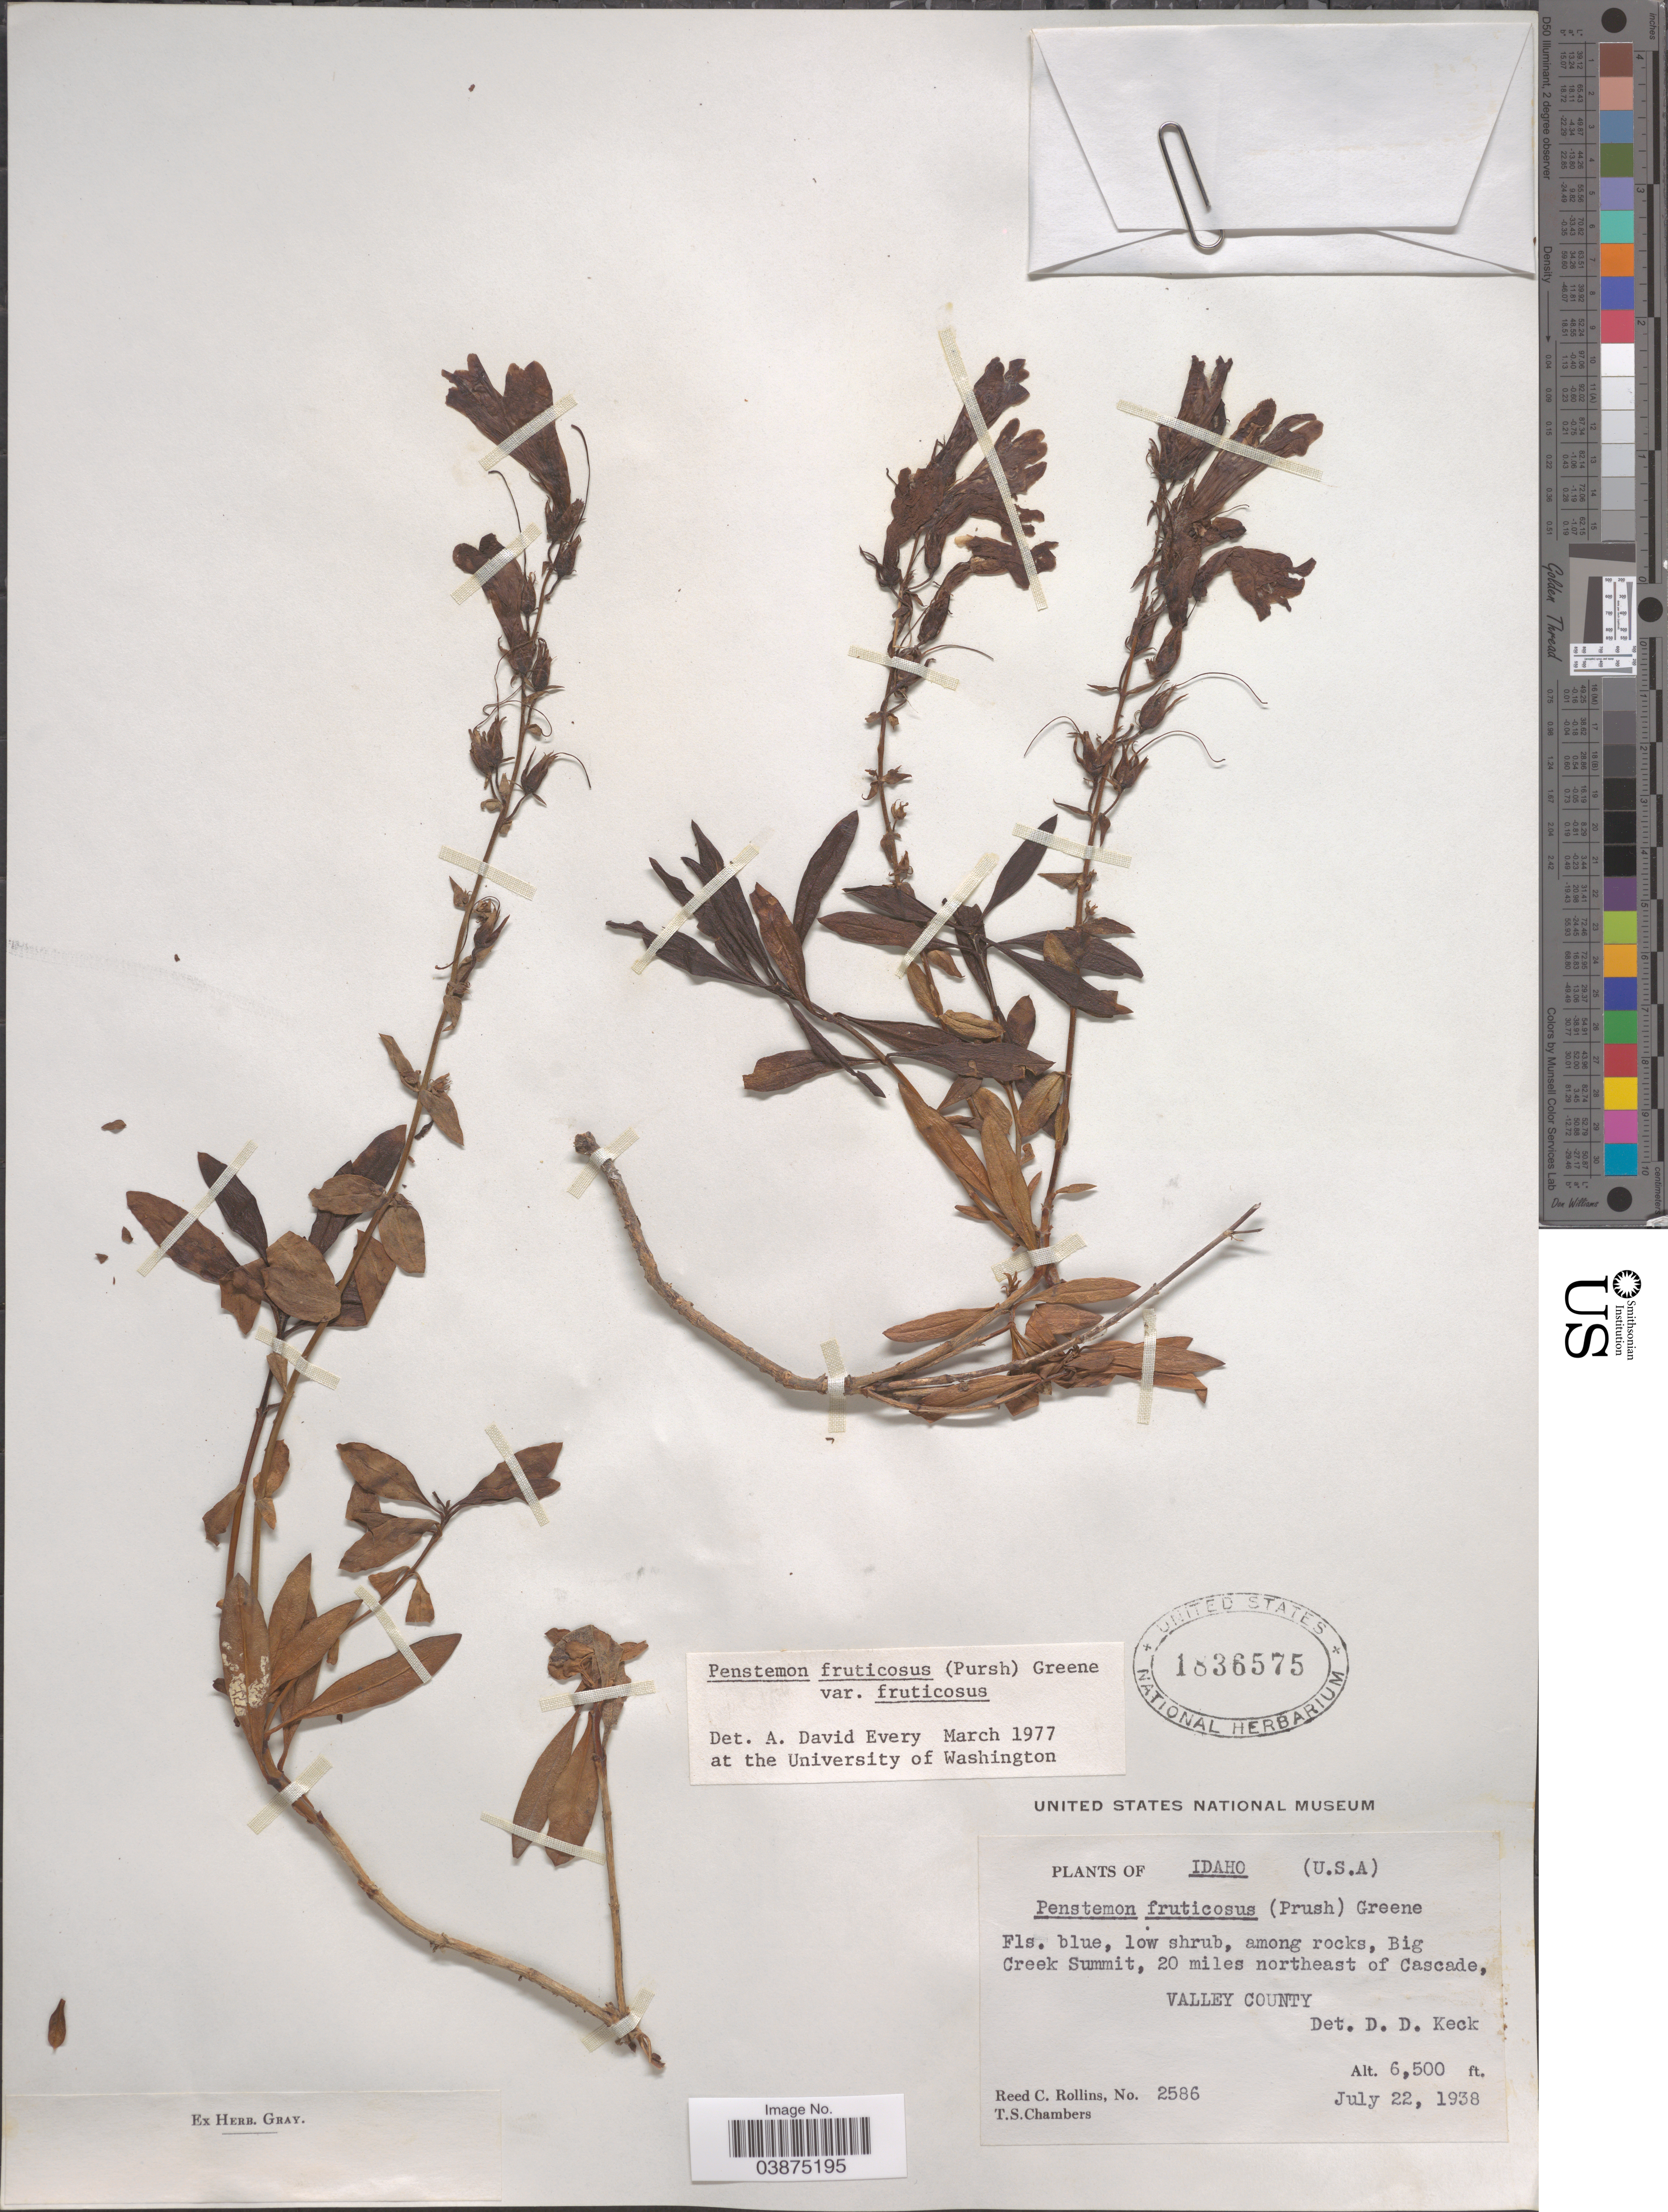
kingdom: Plantae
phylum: Tracheophyta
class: Magnoliopsida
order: Lamiales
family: Plantaginaceae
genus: Penstemon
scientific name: Penstemon fruticosus var. fruticosus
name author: (Pursh) Greene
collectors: R. C. Rollins & T. Chambers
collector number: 2586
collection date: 1938-07-22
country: United States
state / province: Idaho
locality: Big Creek Summit, 20 miles northeast of Cascade, Valley County.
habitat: among rocks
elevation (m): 1981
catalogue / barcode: US 1836575